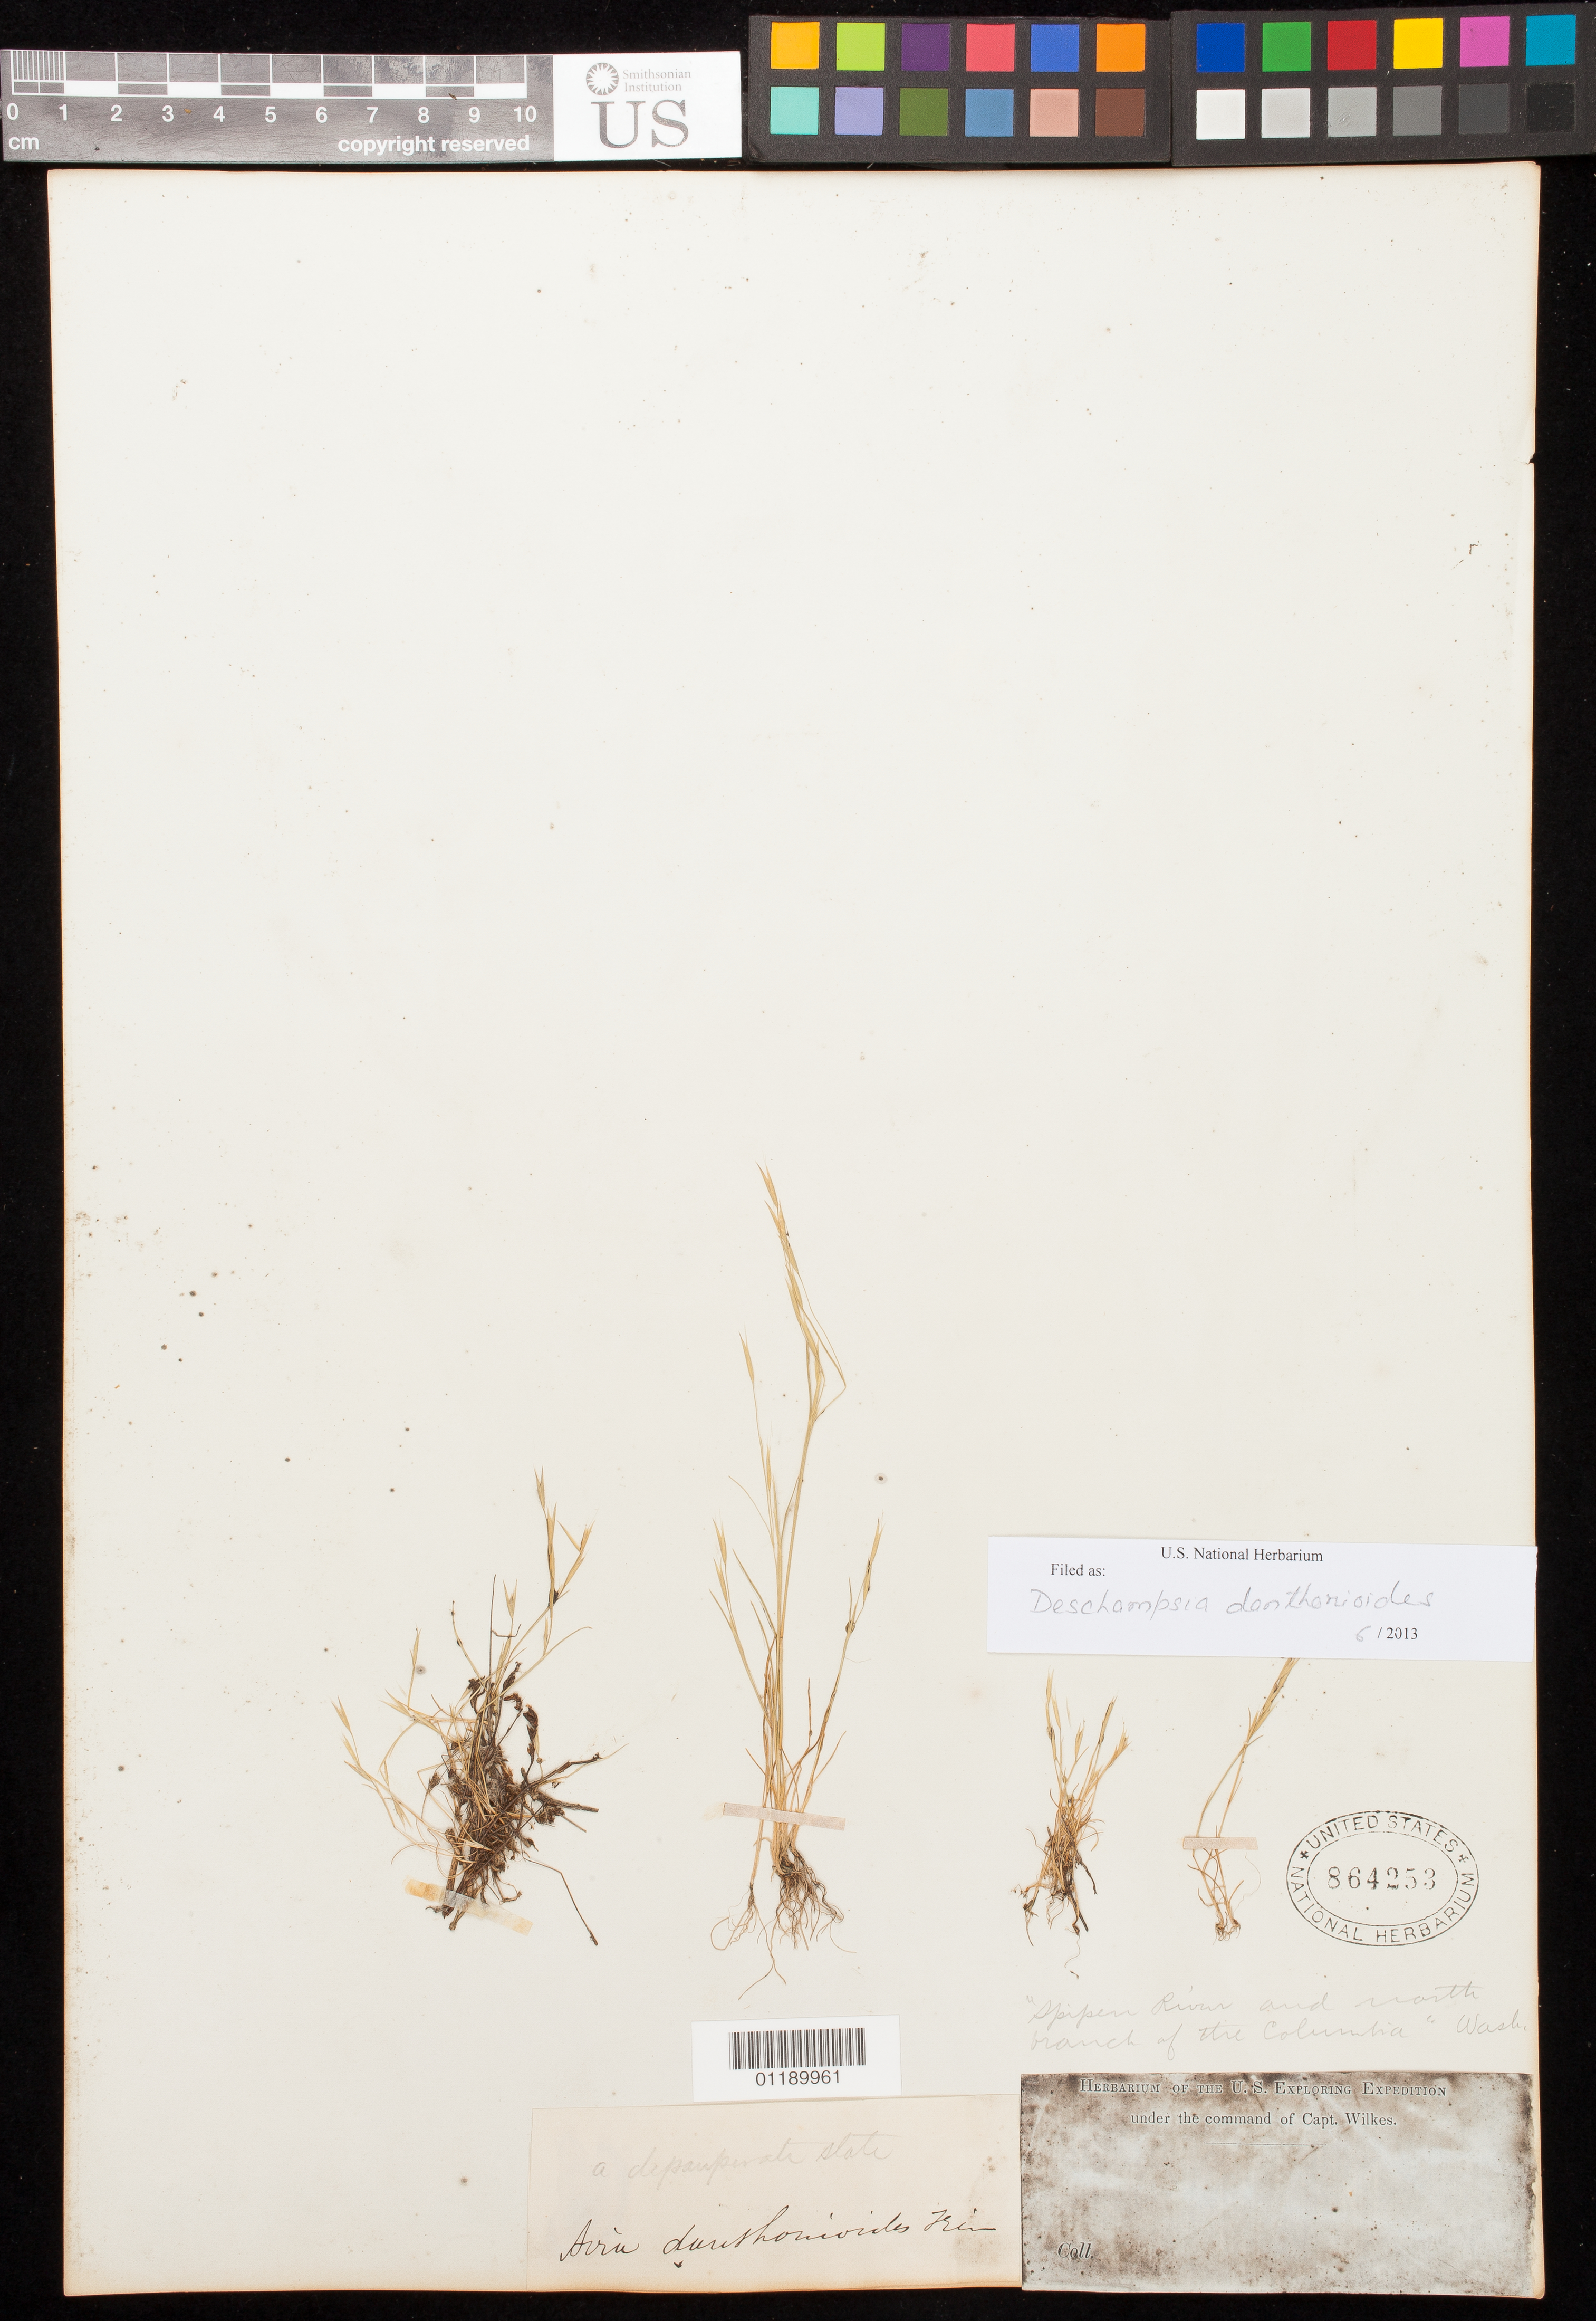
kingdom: Plantae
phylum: Tracheophyta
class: Liliopsida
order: Poales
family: Poaceae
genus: Deschampsia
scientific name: Deschampsia danthonioides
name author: (Trin.) Munro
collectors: Wilkes Explor. Exped.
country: United States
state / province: Washington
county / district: Yakima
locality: "Spipen River (=Naches River) and N branch of the Columbia R."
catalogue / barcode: US 864253